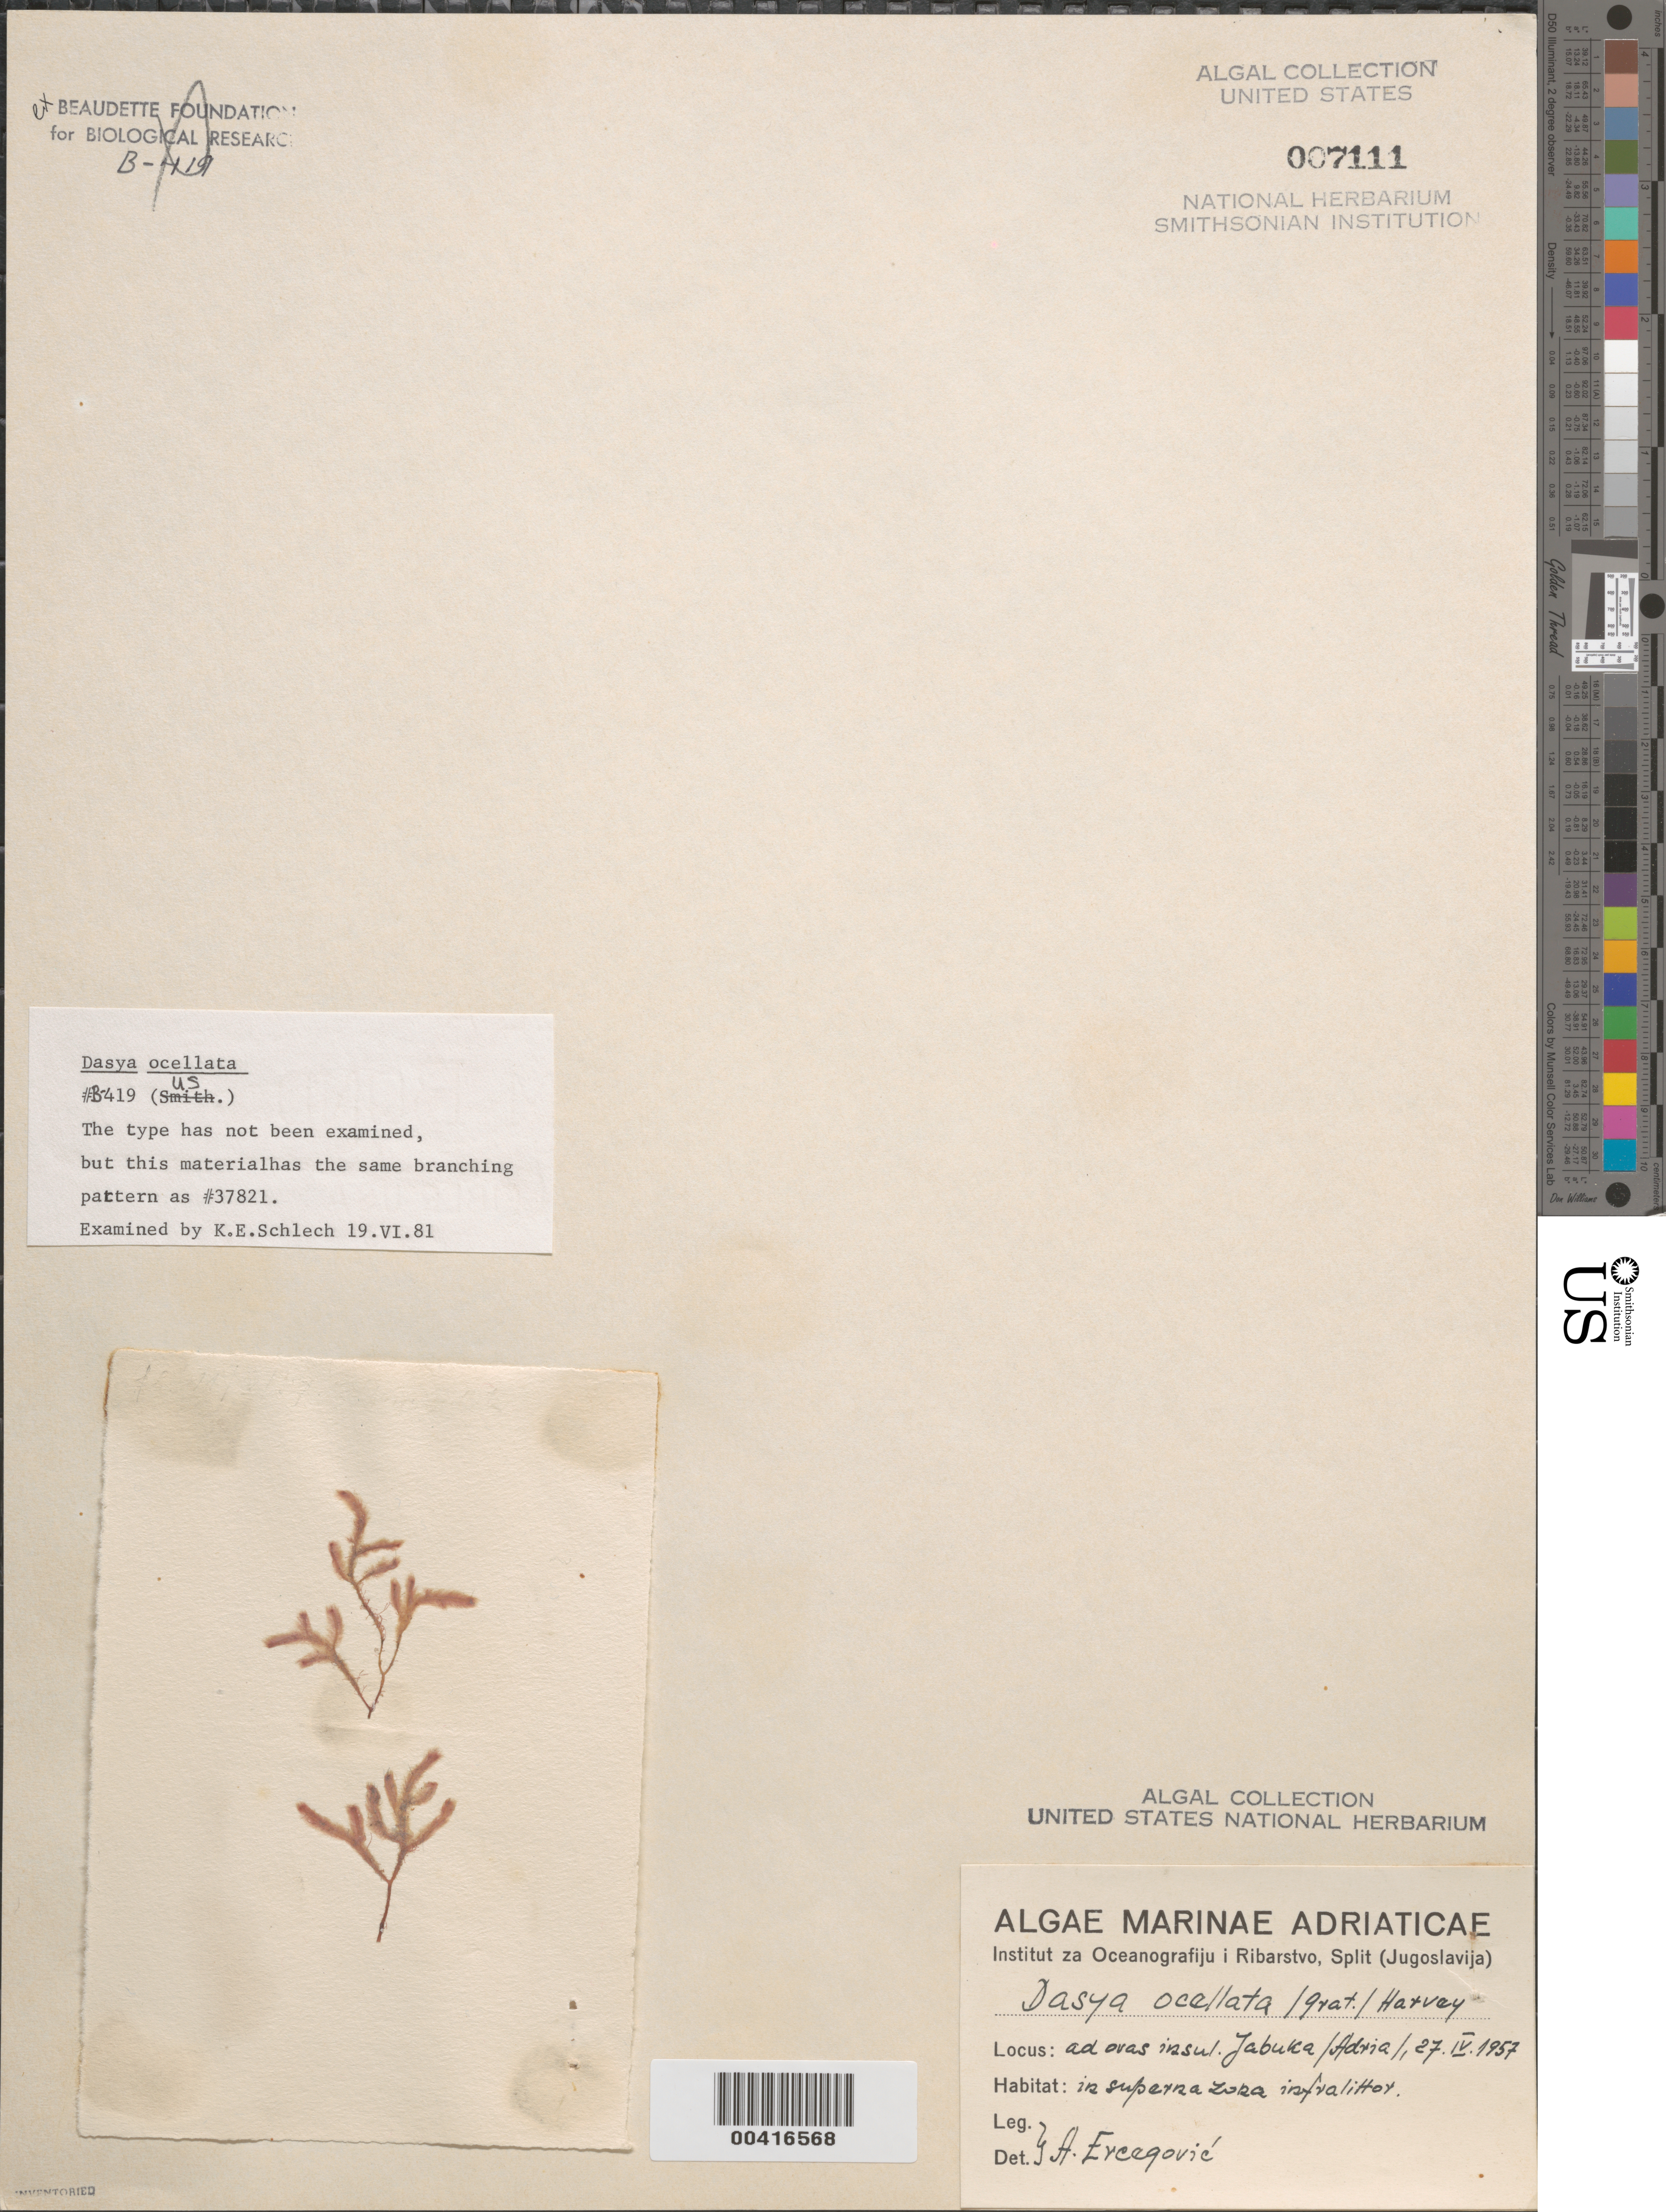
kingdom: Plantae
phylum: Rhodophyta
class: Florideophyceae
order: Ceramiales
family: Dasyaceae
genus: Dasya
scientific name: Dasya ocellata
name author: (Gratel.) Harv.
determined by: Ercegovic, A.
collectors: A. Ercegovic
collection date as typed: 27 Apr 1957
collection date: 1957-04-27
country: Croatia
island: Jabuka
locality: Adriatic Sea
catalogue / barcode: US 7111